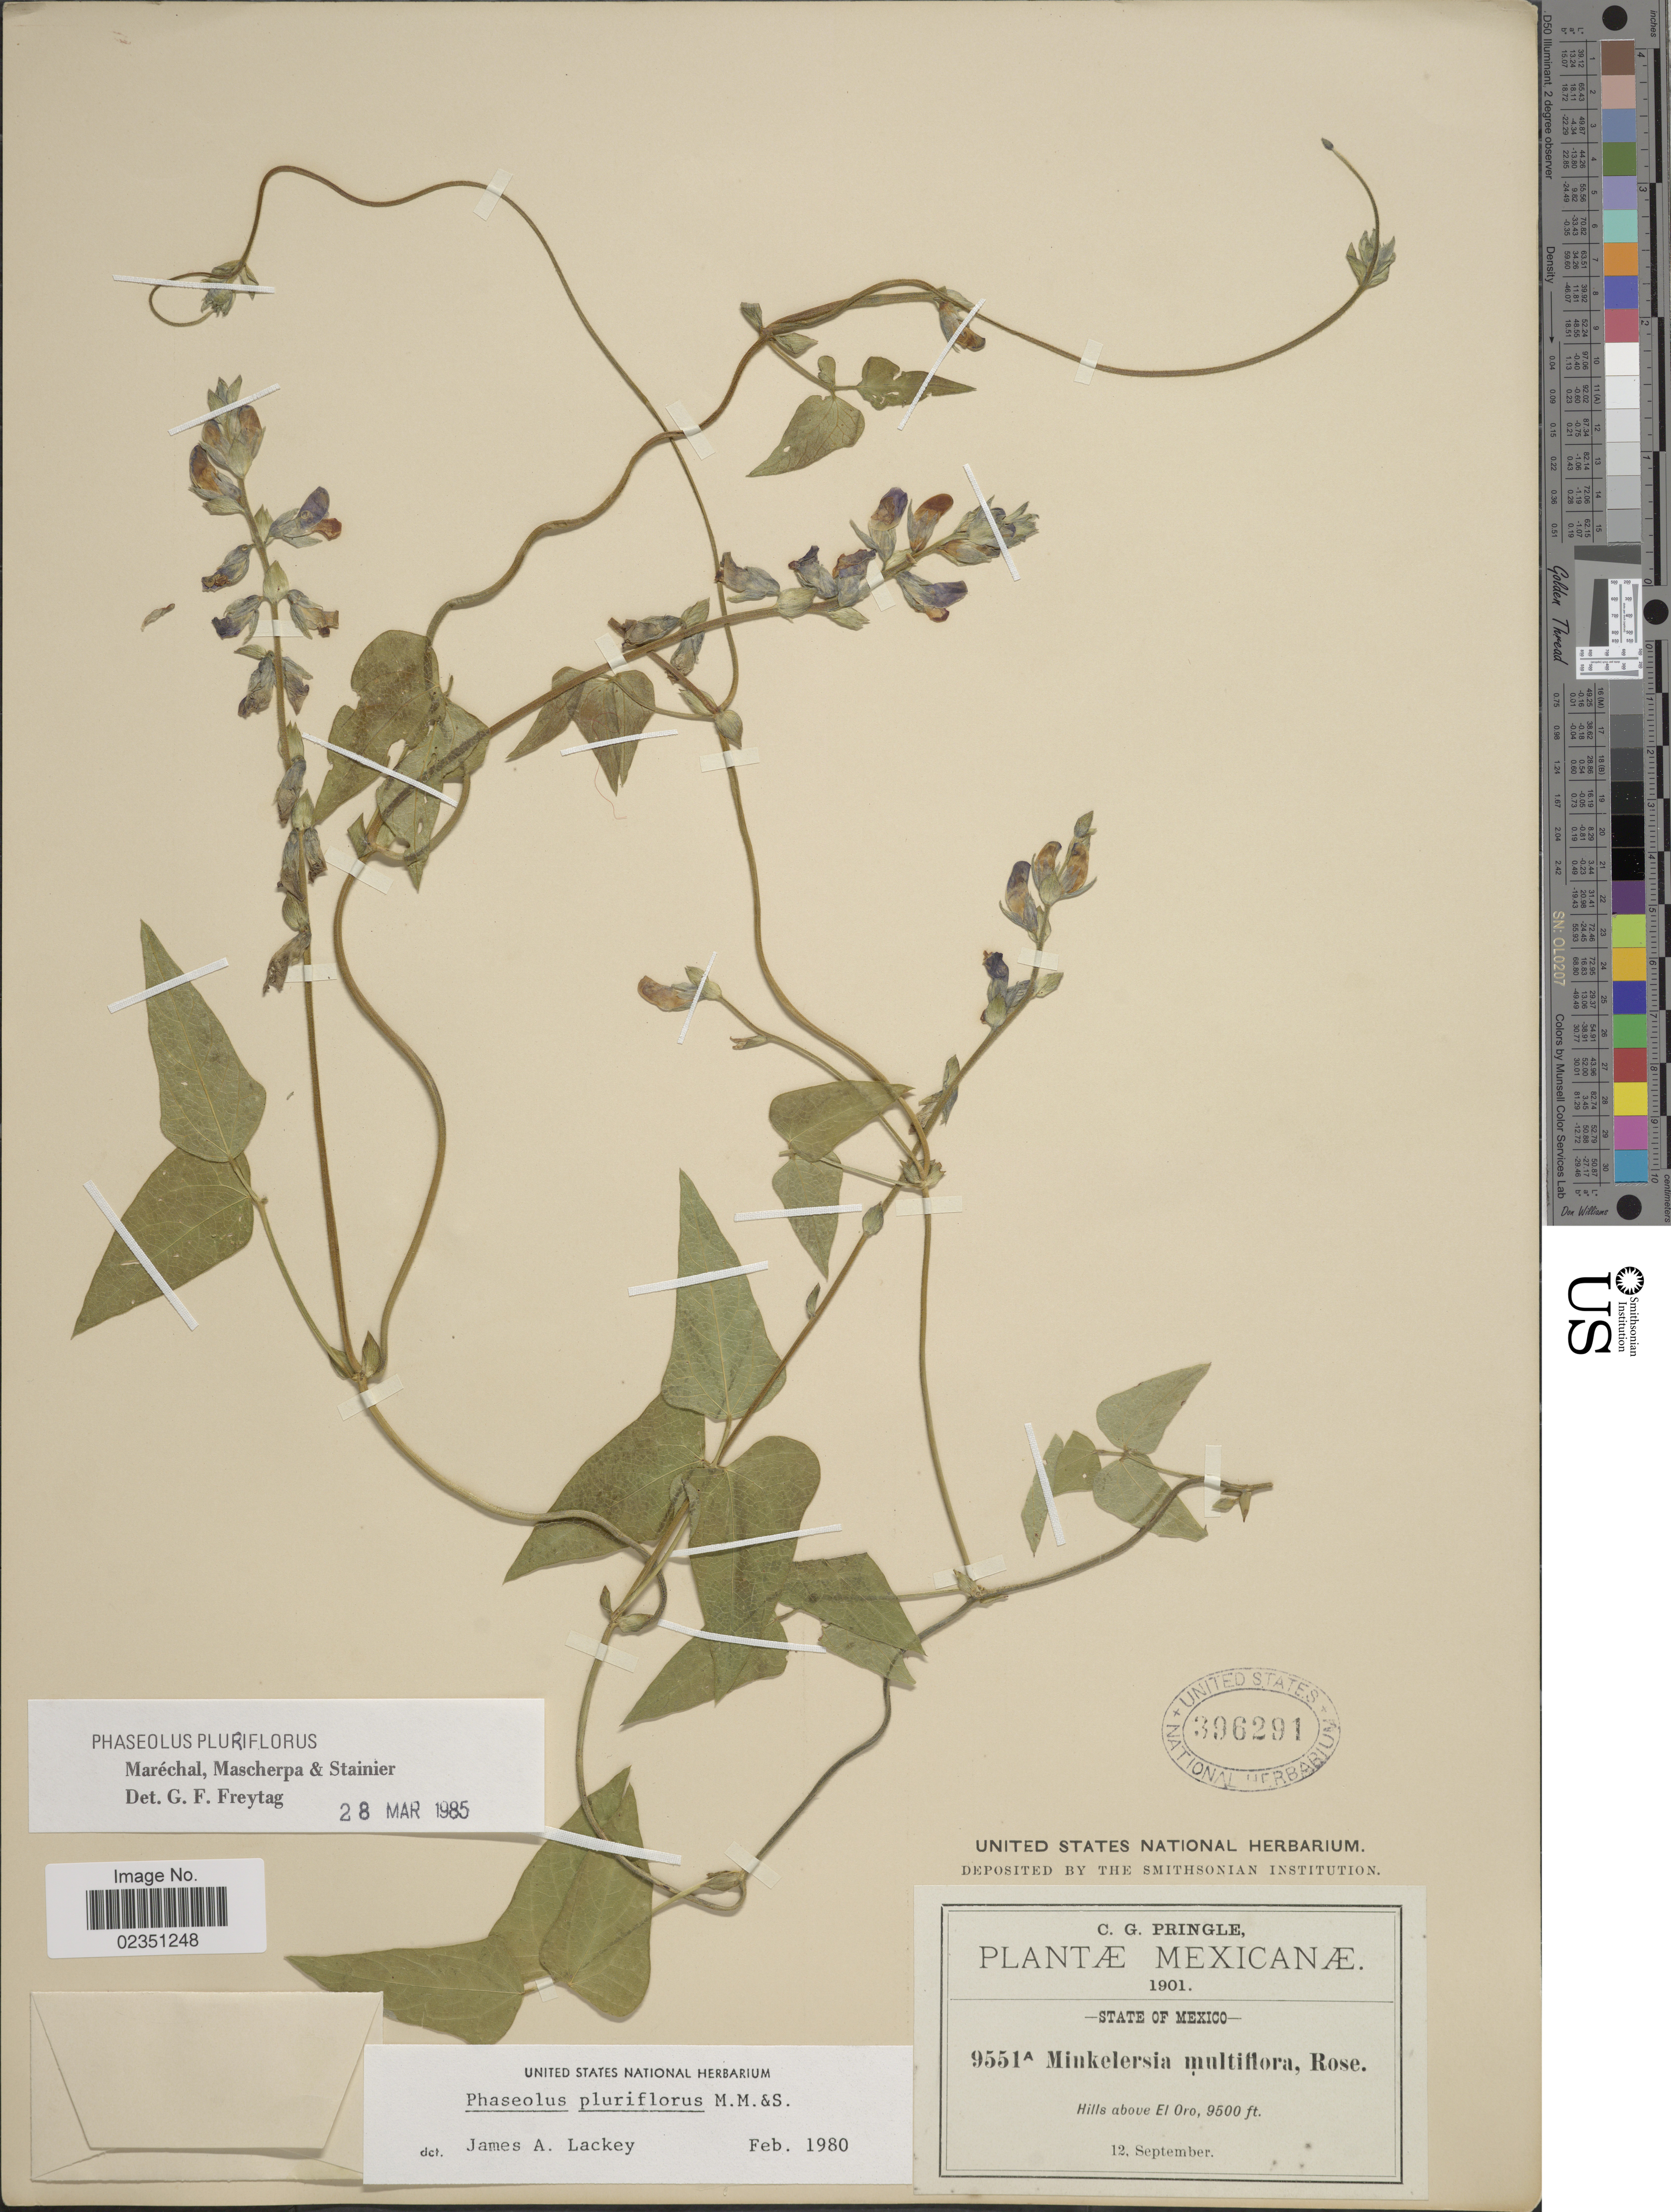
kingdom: Plantae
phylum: Tracheophyta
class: Magnoliopsida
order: Fabales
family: Fabaceae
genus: Phaseolus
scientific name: Phaseolus pluriflorus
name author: Mare. et al.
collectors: C. G. Pringle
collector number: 9551A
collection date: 1901-09-12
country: Mexico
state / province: México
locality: Hills above El Oro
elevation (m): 2896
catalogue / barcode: US 396291